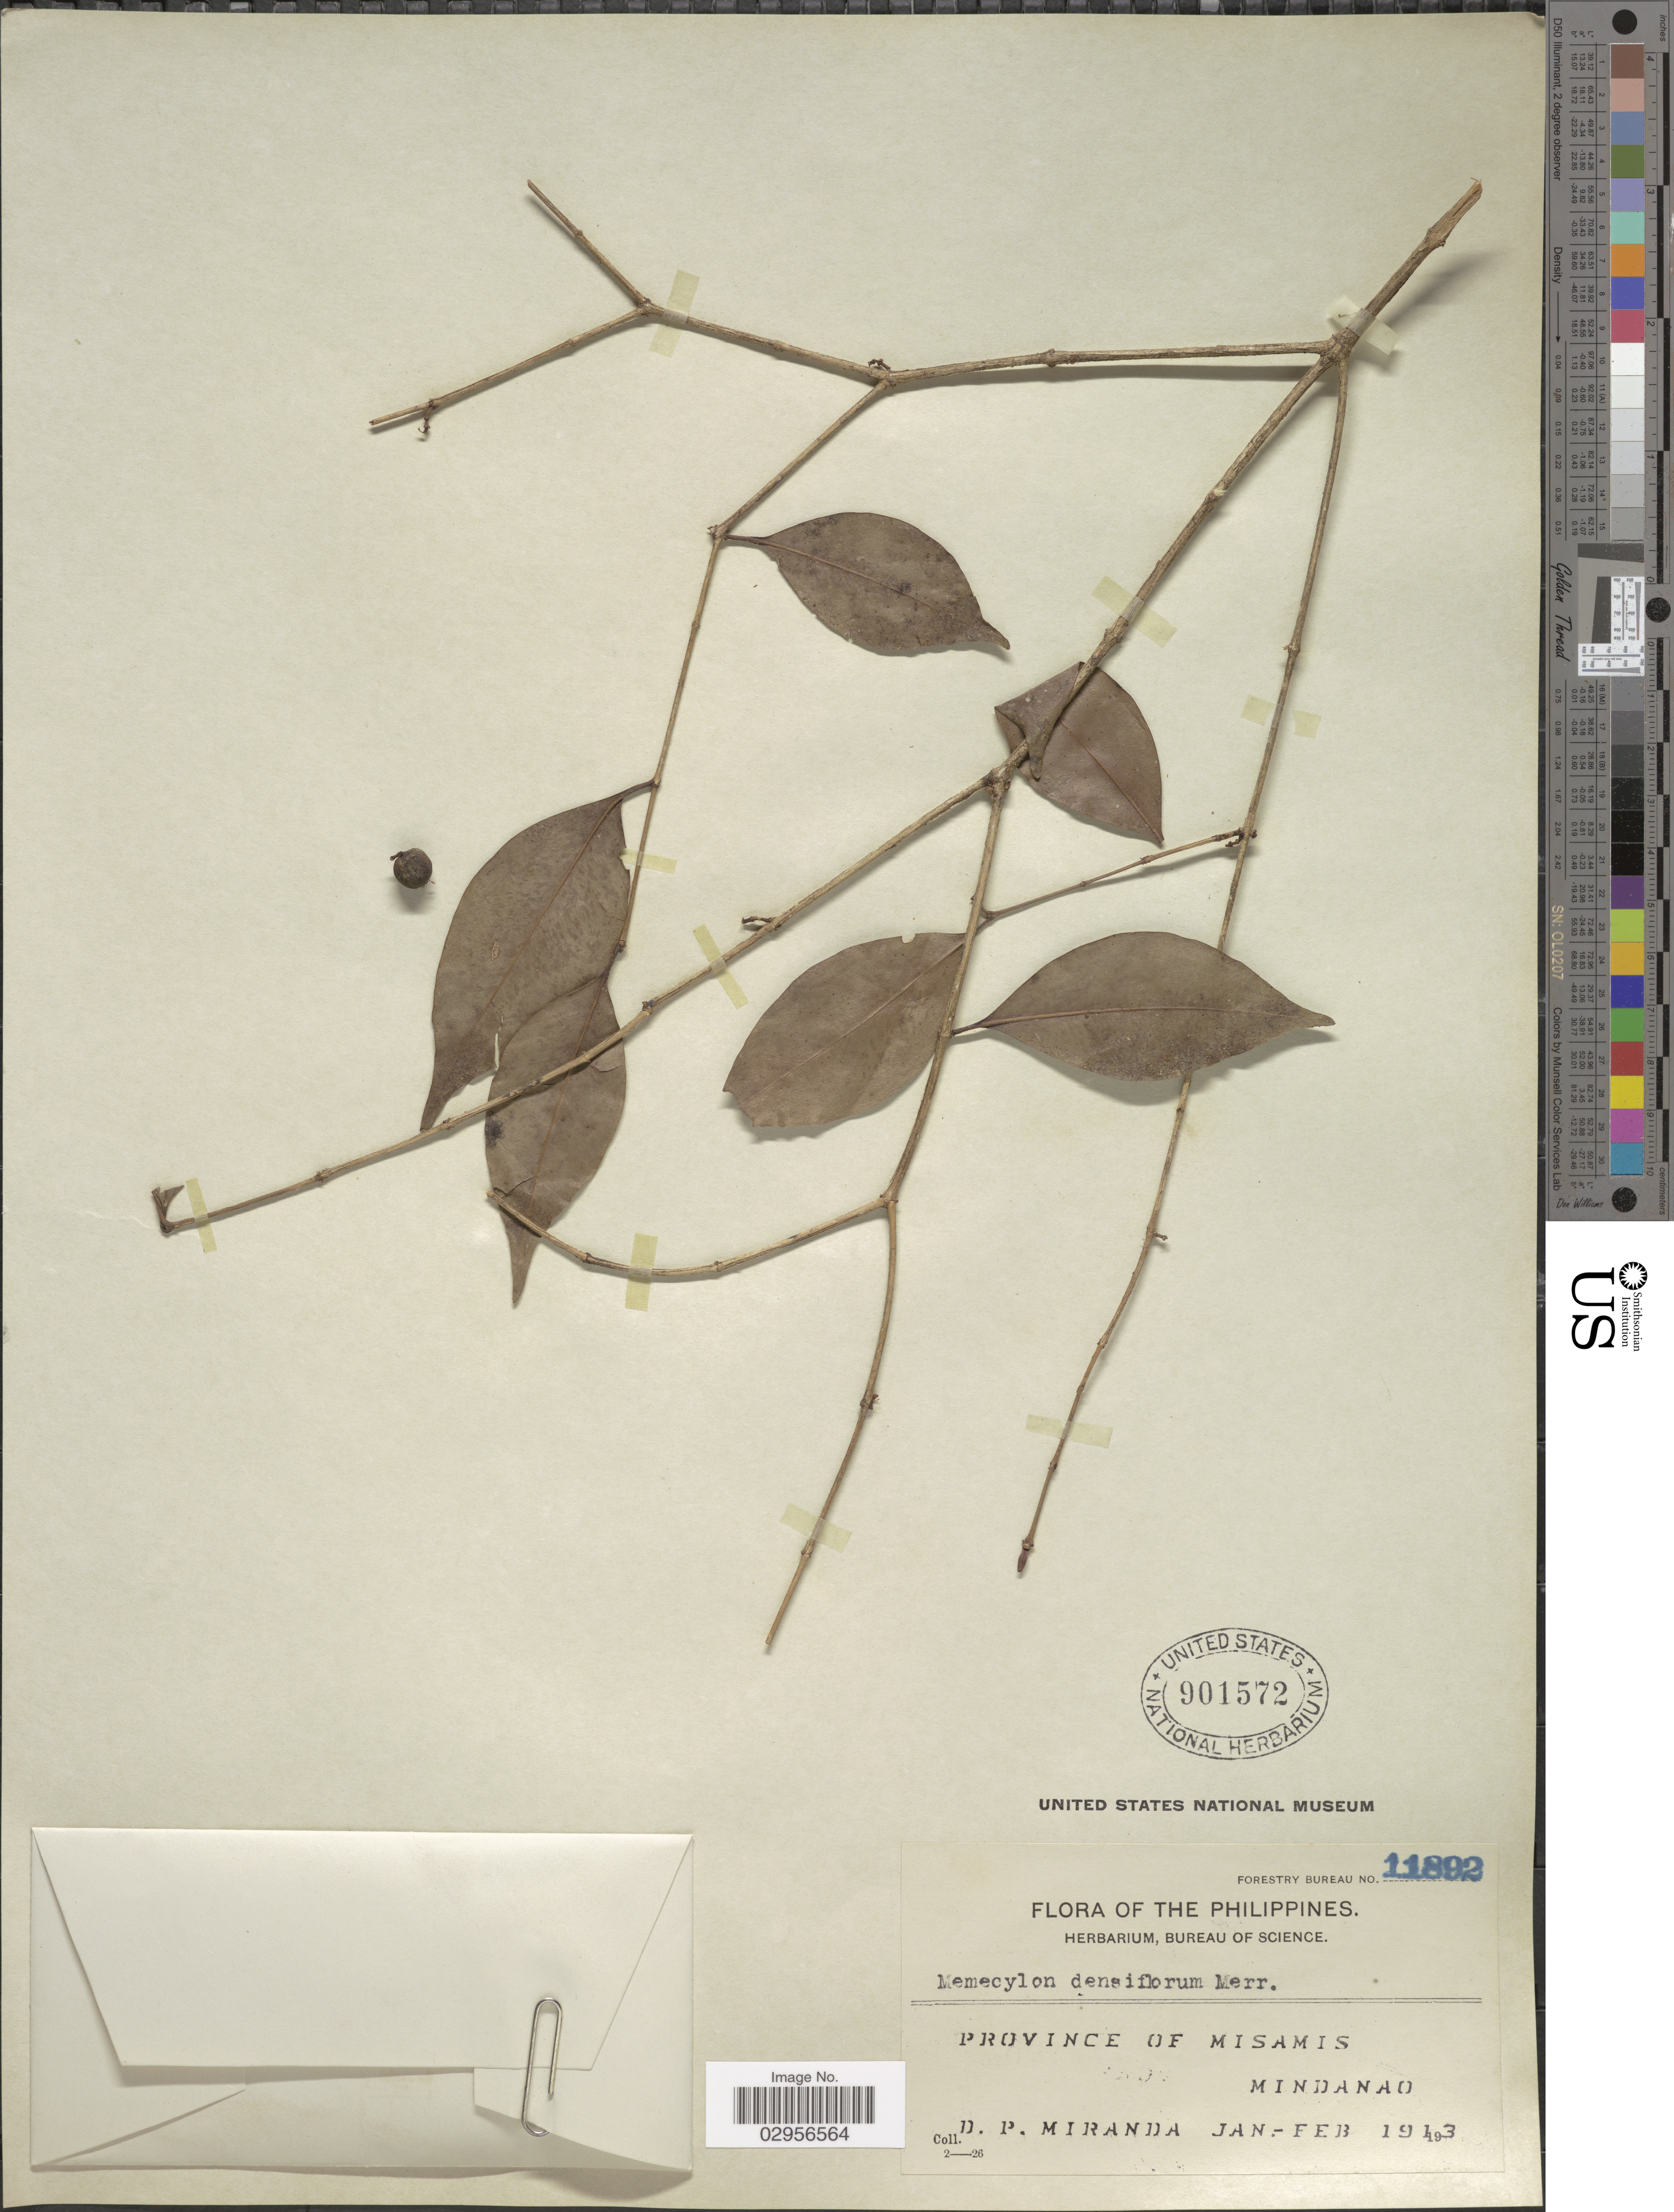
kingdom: Plantae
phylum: Tracheophyta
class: Magnoliopsida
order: Myrtales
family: Melastomataceae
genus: Memecylon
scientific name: Memecylon densiflorum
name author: Merr.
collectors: D. P. Miranda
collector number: Forestry Bureau 11892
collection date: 1913-01/1913-02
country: Philippines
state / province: Northern Mindanao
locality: Province of Misamis, Mindanao.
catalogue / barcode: US 901572